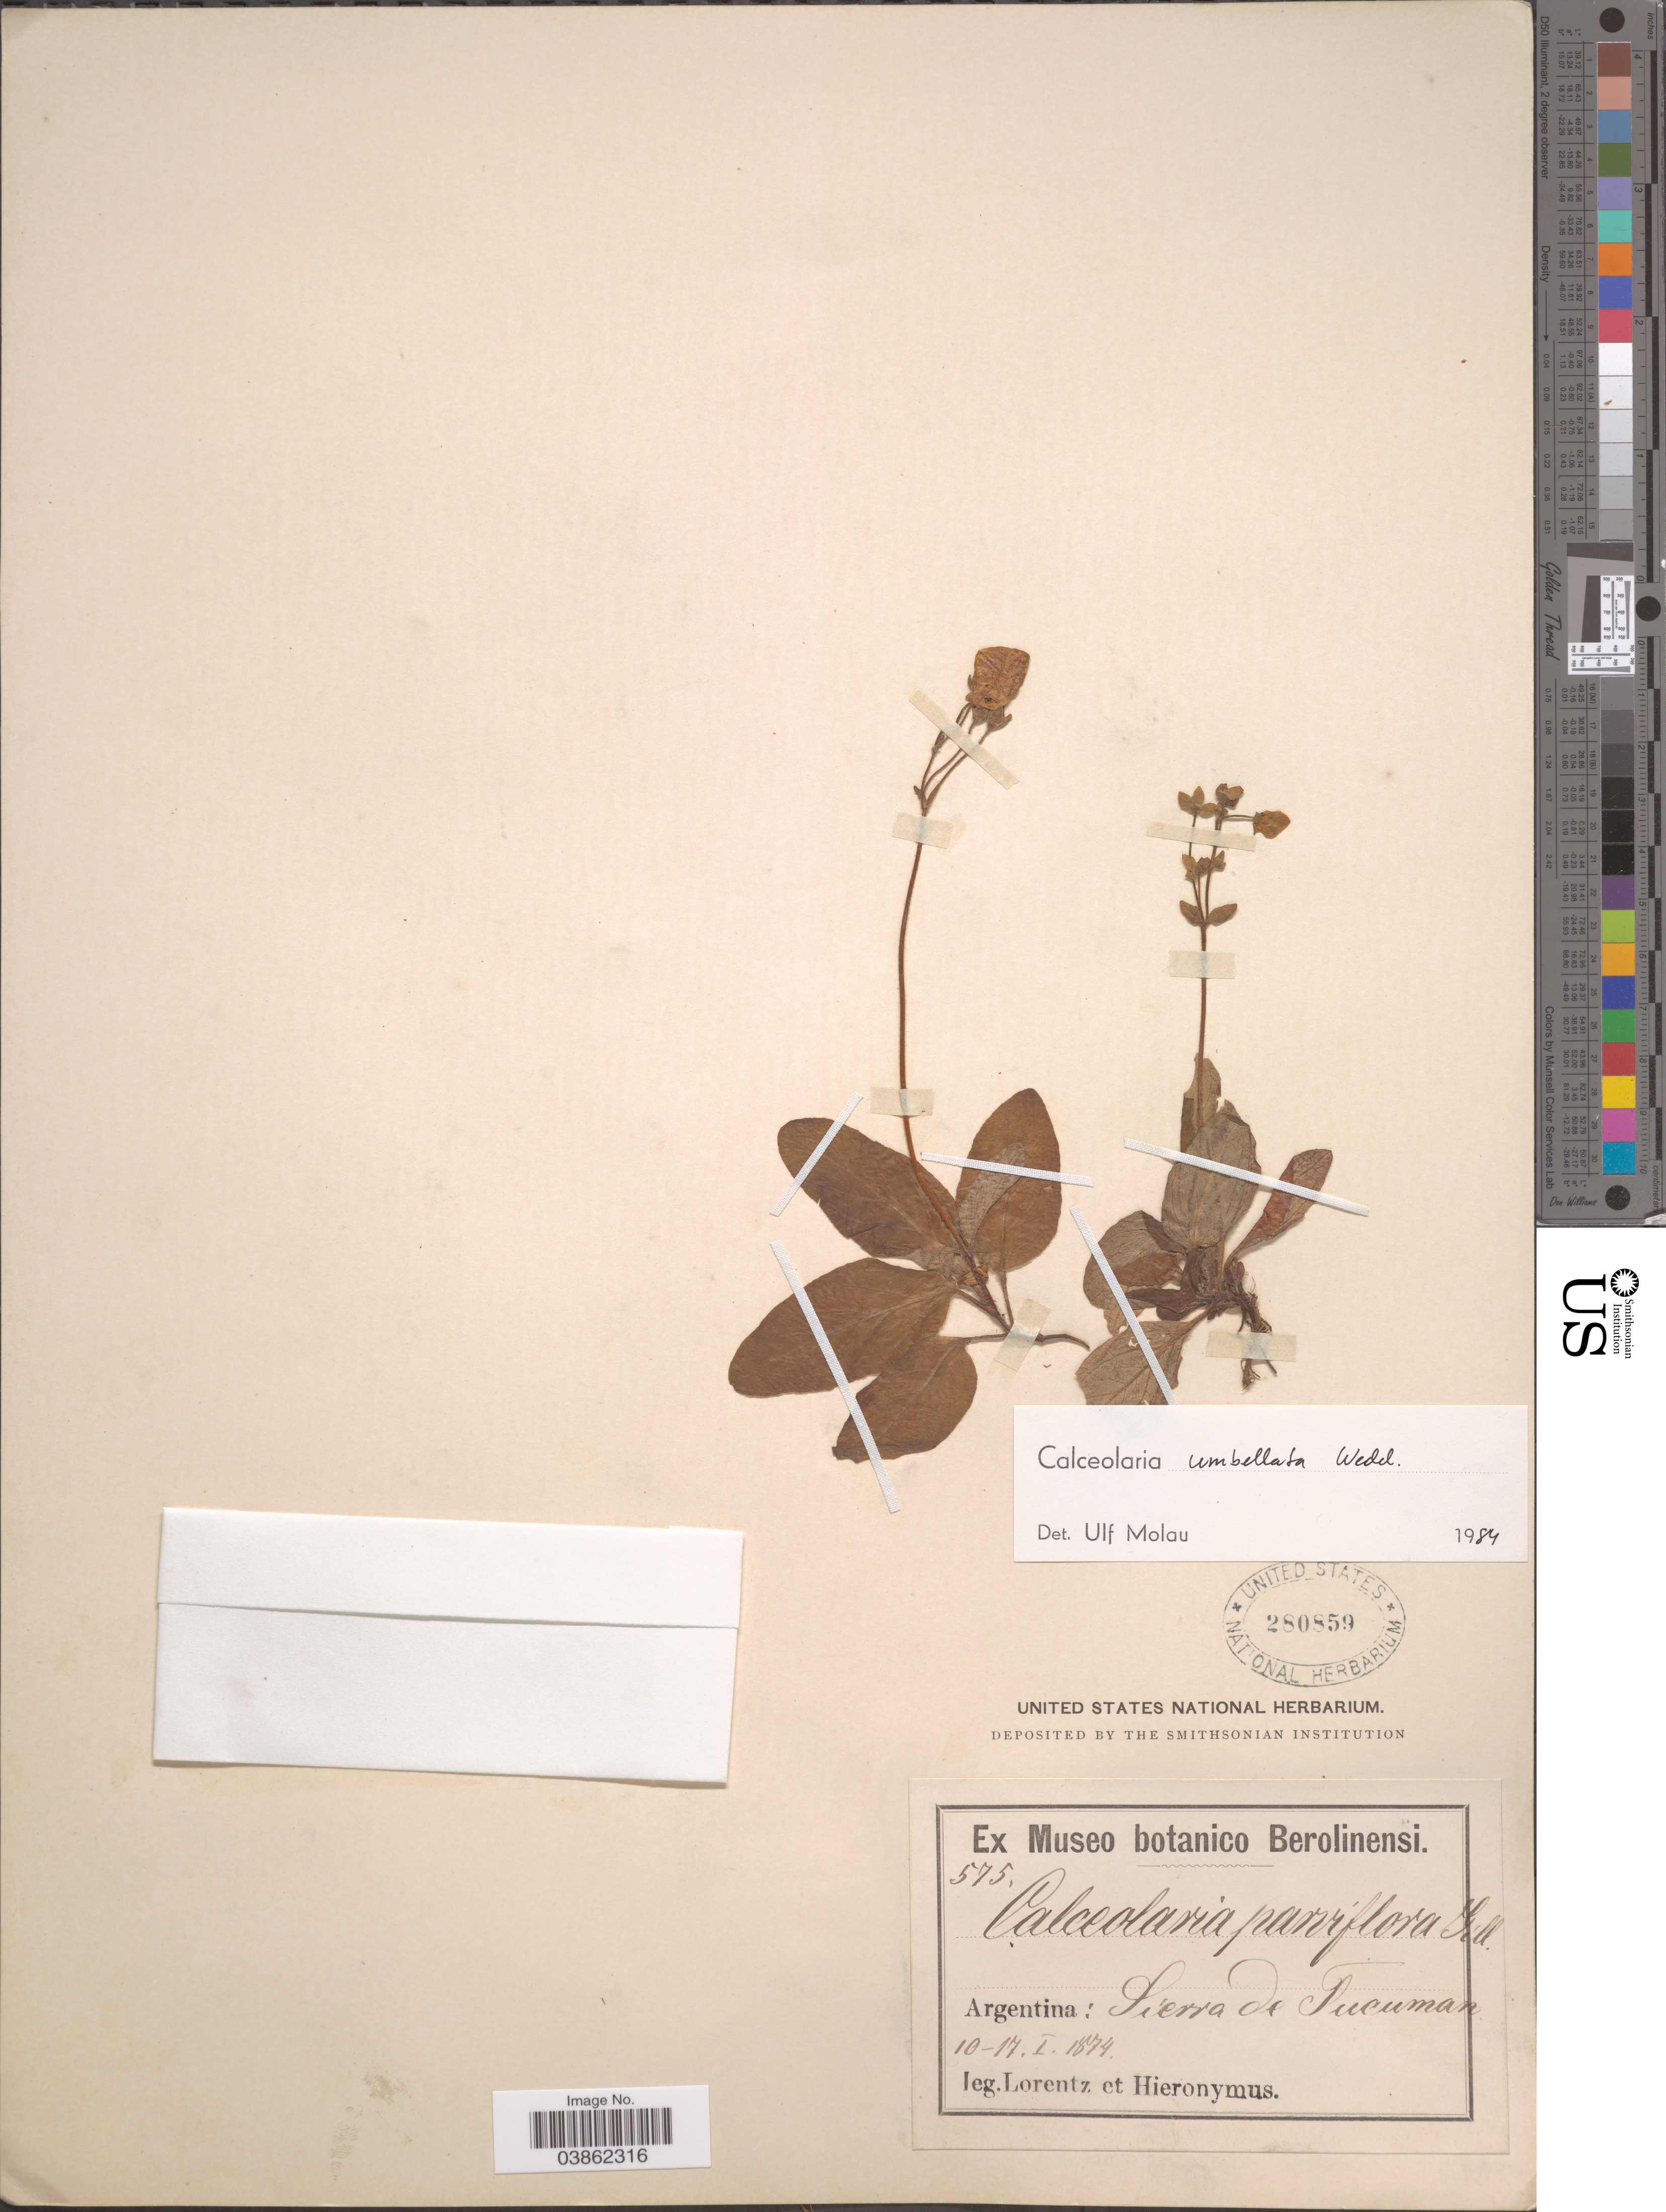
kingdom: Plantae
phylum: Tracheophyta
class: Magnoliopsida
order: Lamiales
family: Calceolariaceae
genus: Calceolaria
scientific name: Calceolaria umbellata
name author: Wedd.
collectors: -. Lorentz & -. Hieronymus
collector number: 575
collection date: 1874-01-10/1874-01-17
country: Argentina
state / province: Tucuman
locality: Sierra de Tucuman.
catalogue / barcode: US 280859